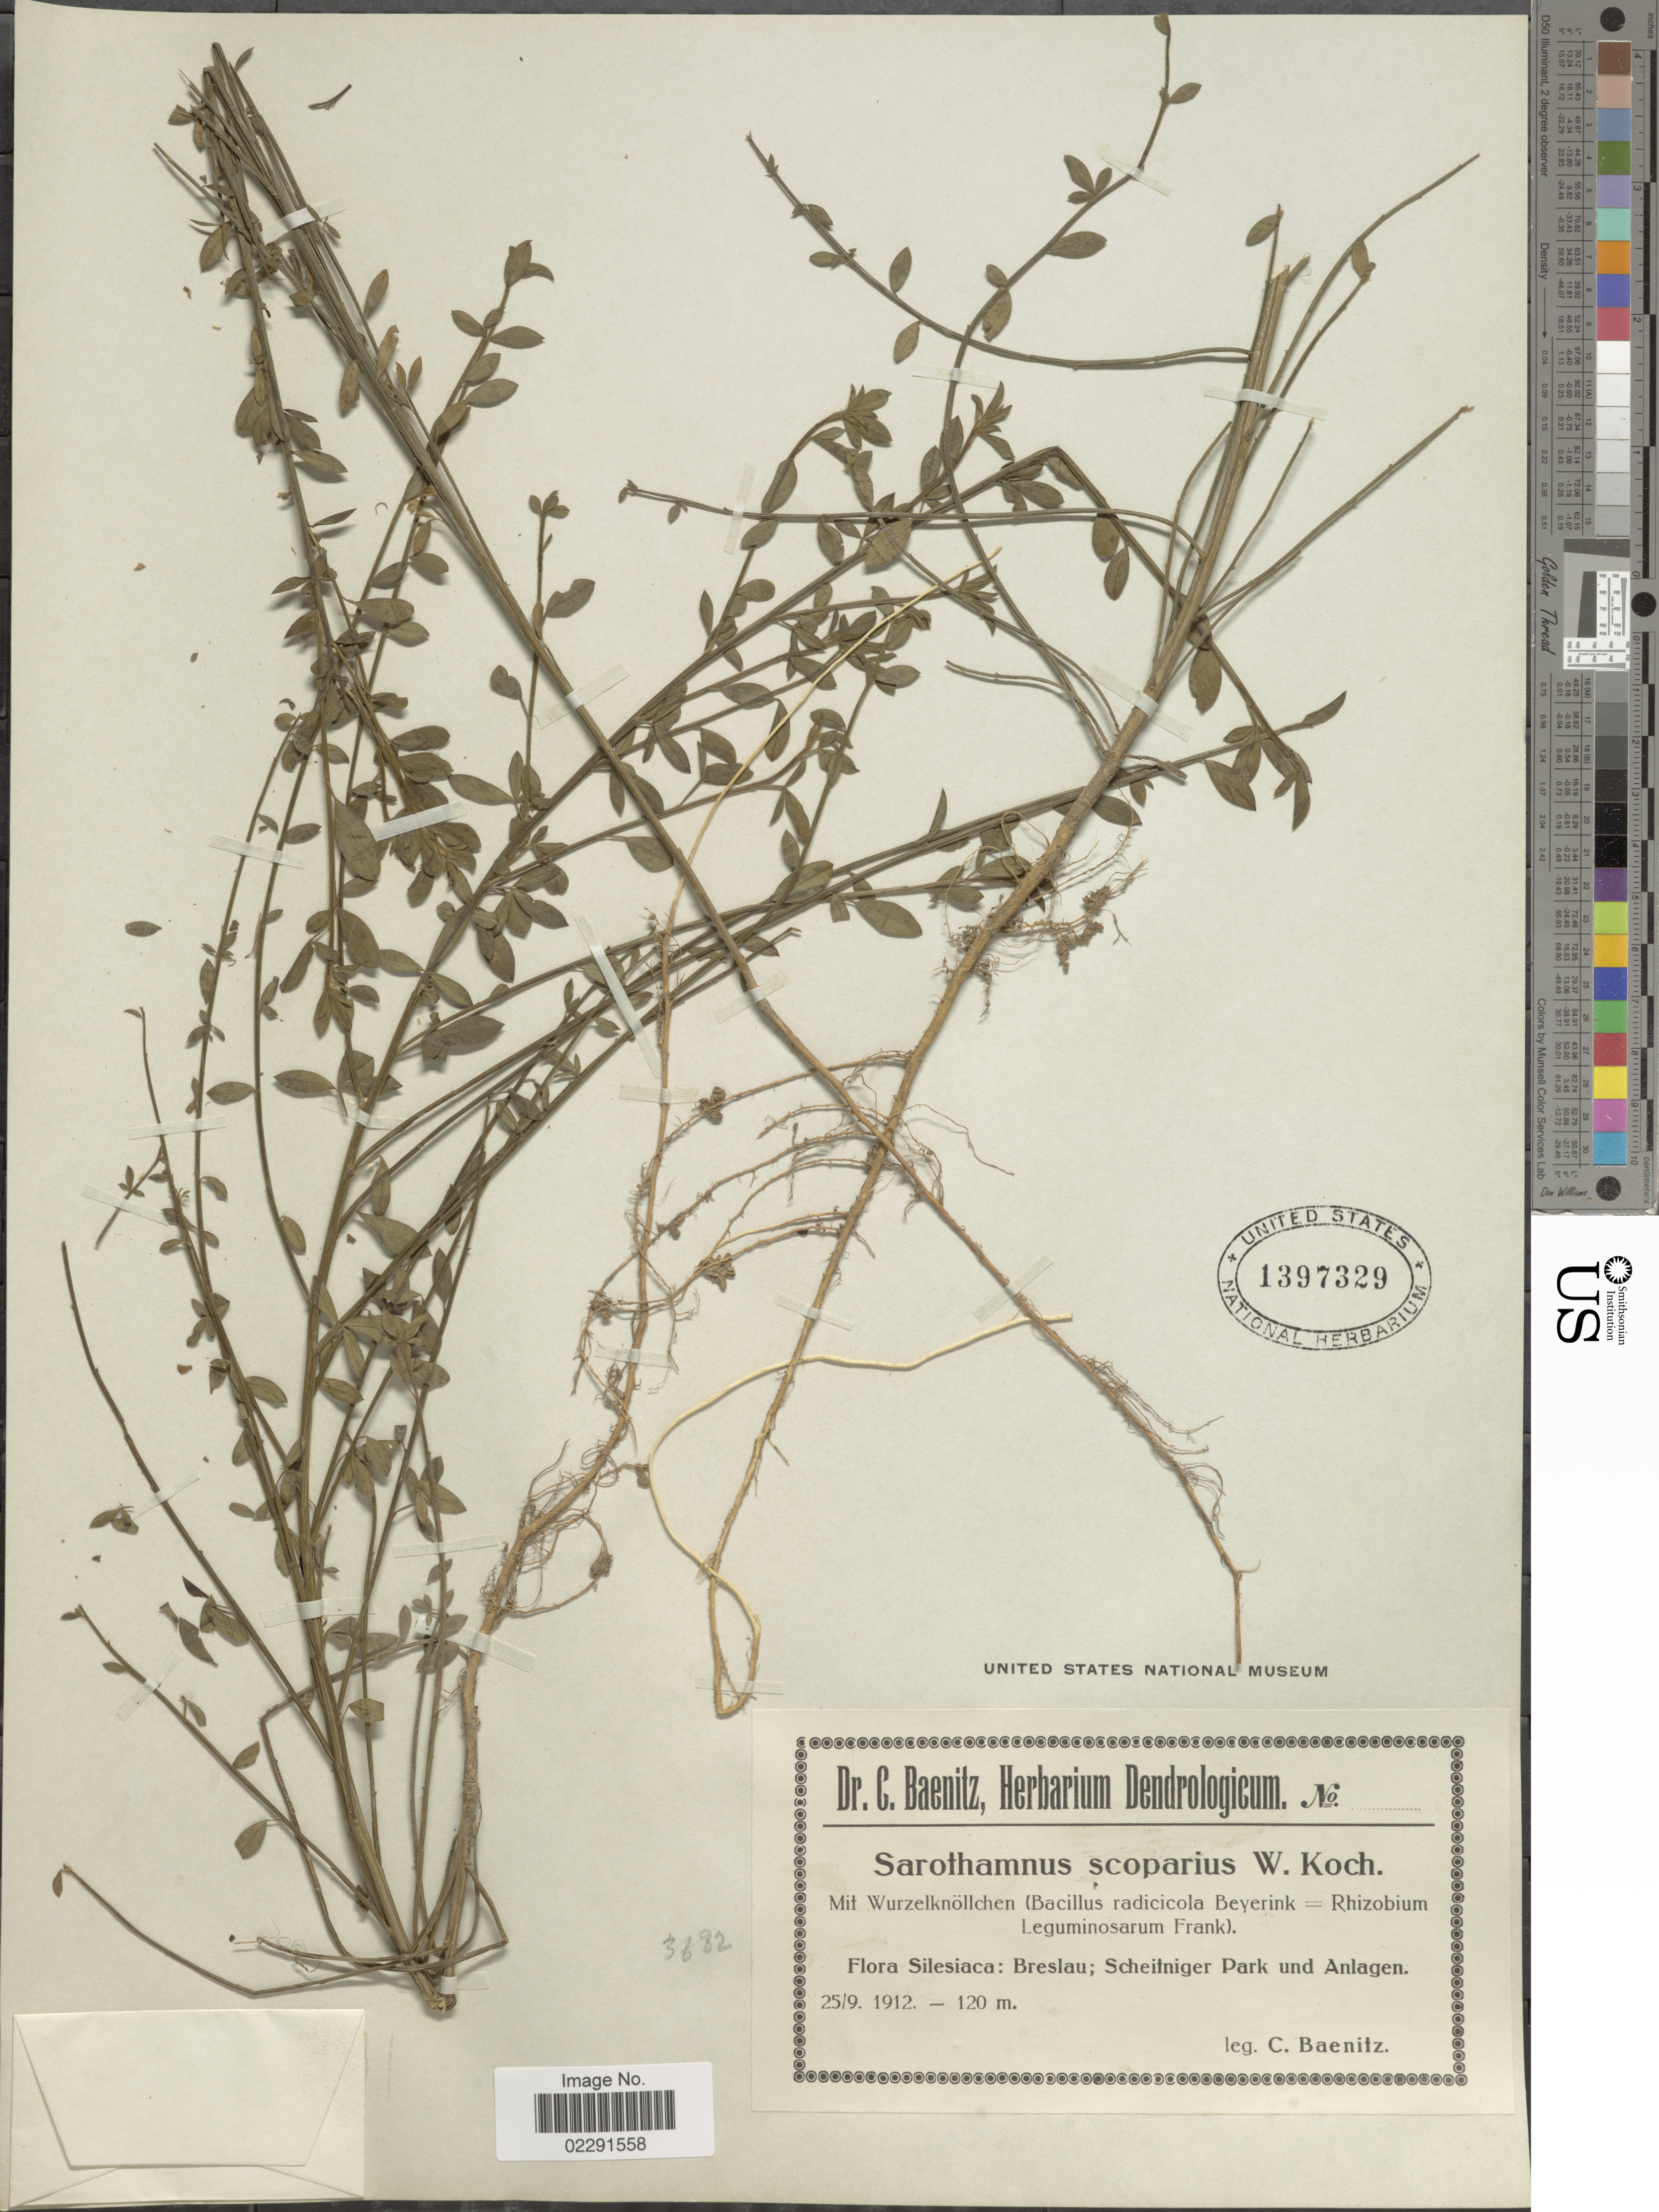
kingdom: Plantae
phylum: Tracheophyta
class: Magnoliopsida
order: Fabales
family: Fabaceae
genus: Cytisus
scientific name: Cytisus scoparius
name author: (L.) Link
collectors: C. G. Baenitz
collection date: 1912-09-25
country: Czechia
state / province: Moravian-Silesian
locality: Silesiaca: Breslau; Scheilniger Park und Anlagen.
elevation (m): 120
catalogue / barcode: US 1397329